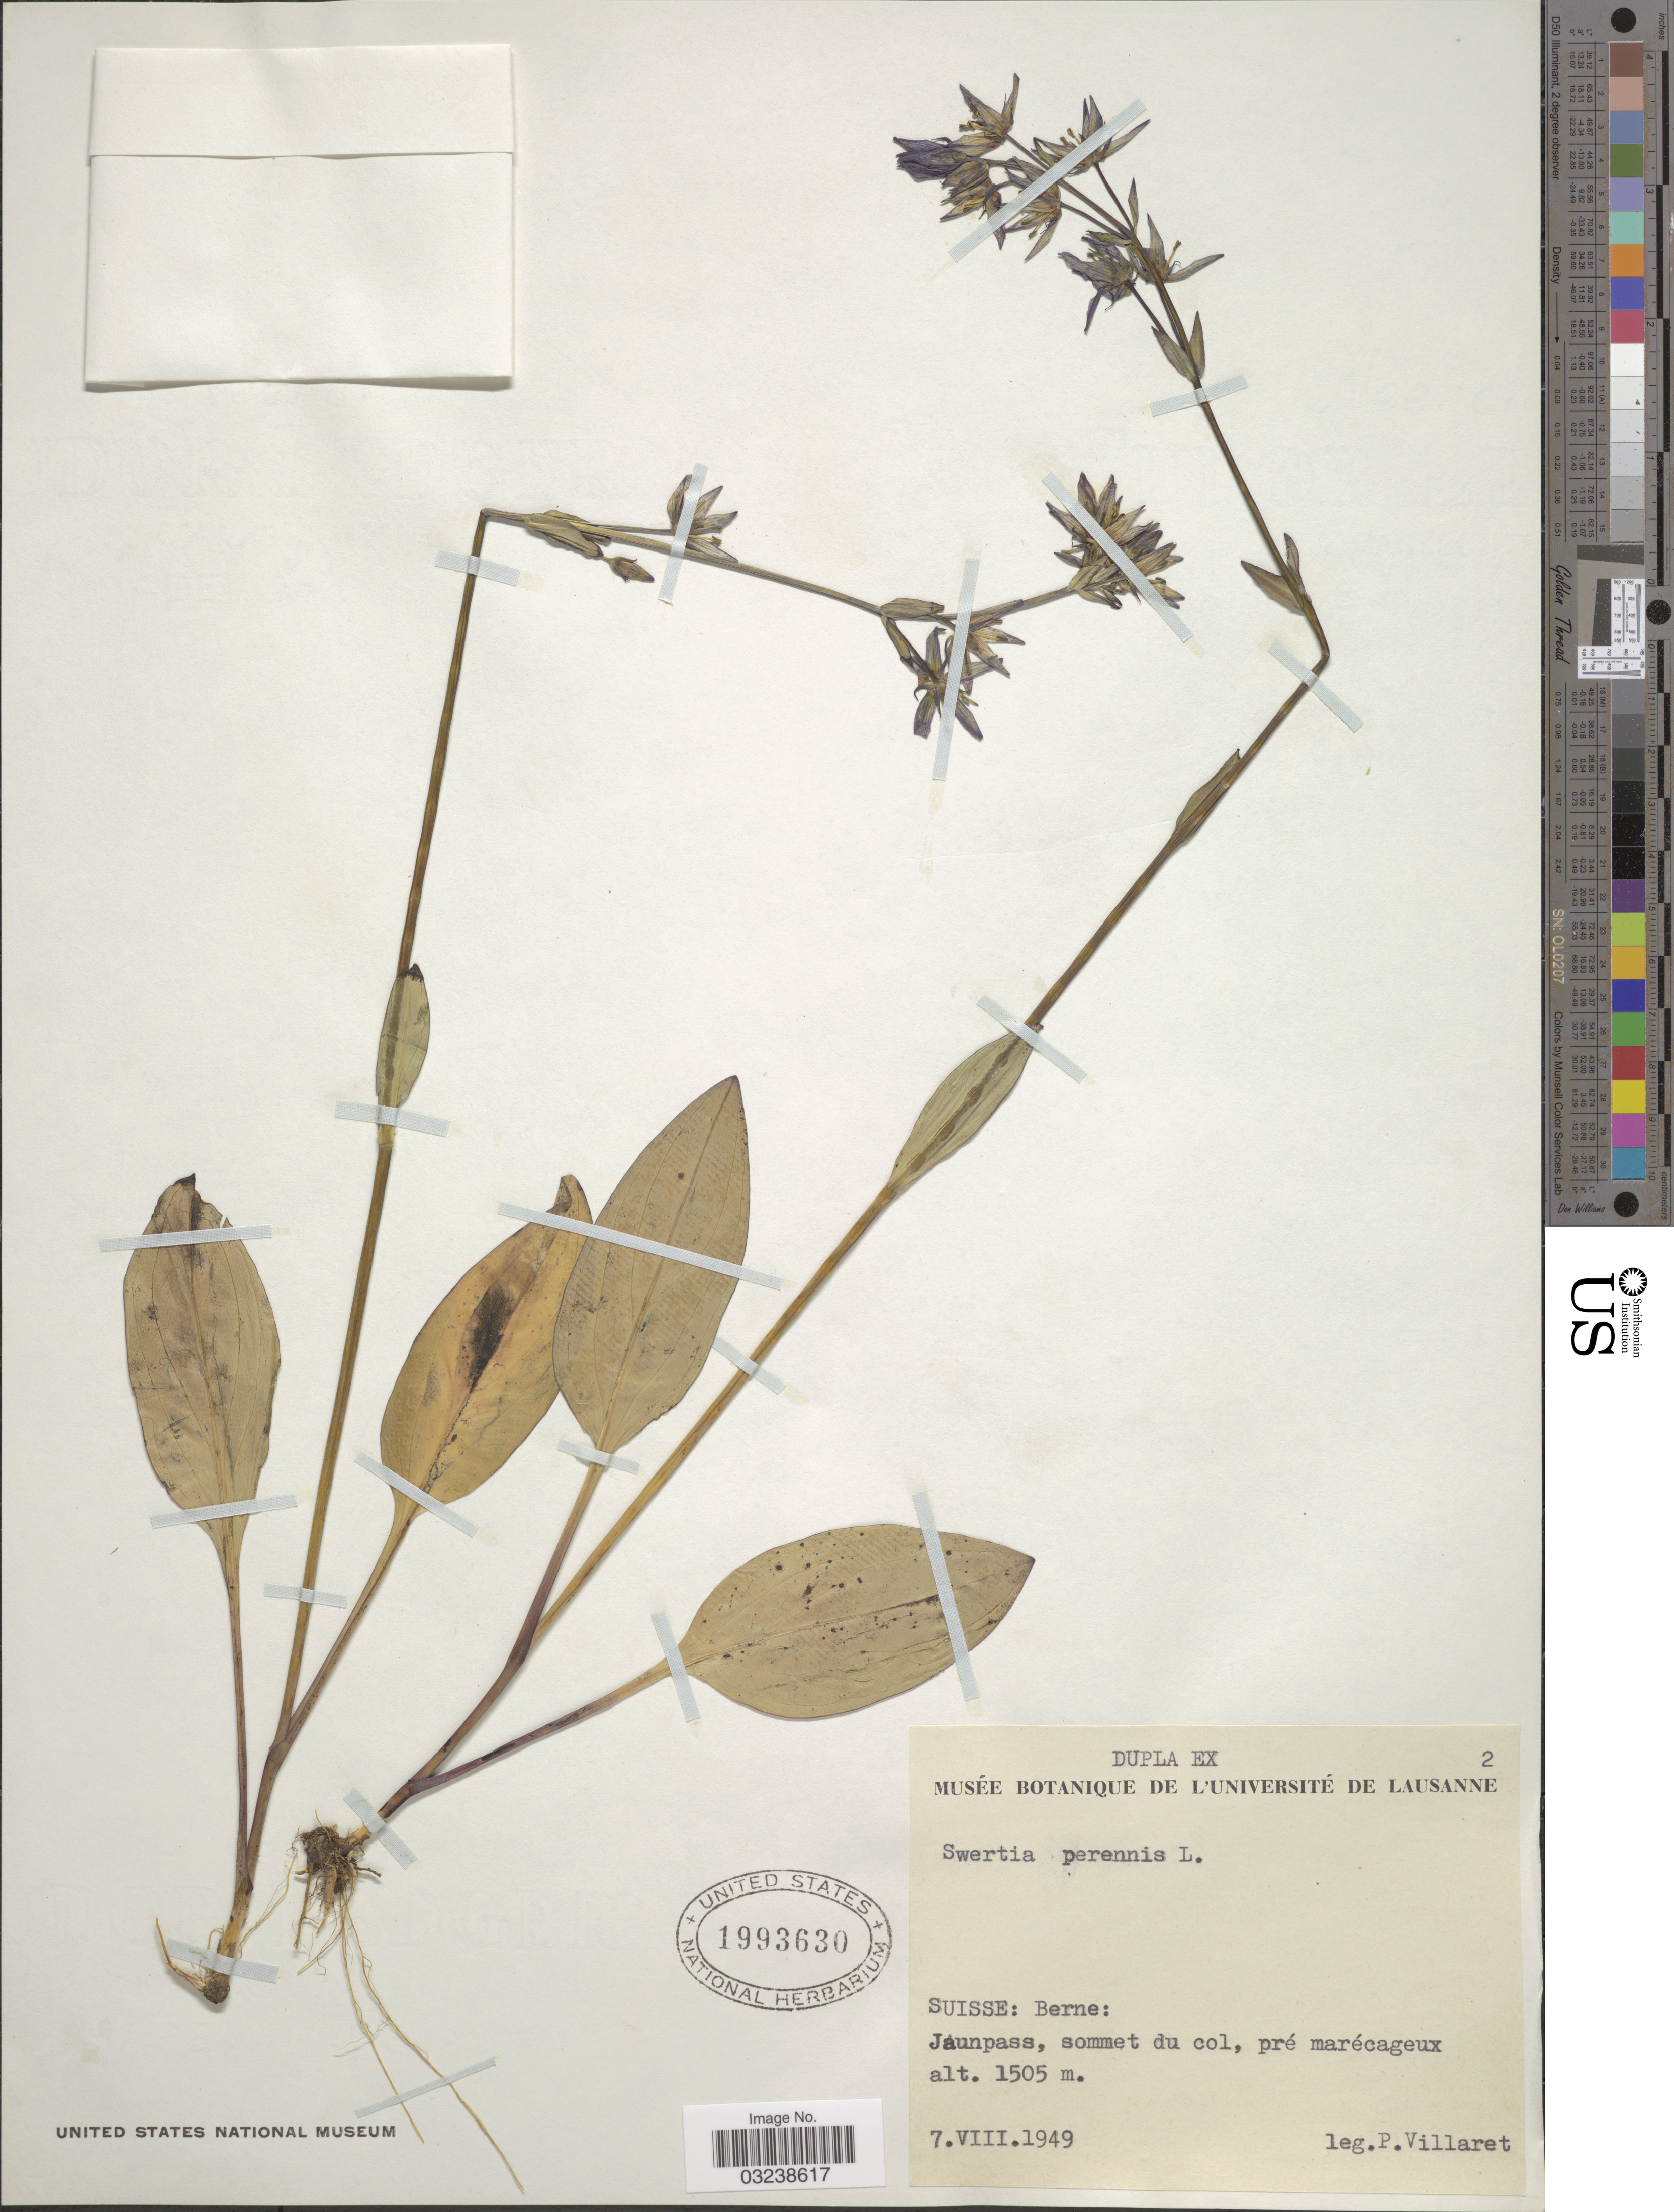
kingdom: Plantae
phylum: Tracheophyta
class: Magnoliopsida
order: Gentianales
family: Gentianaceae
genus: Swertia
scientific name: Swertia perennis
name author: L.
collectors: P. Villaret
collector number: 2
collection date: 1949-08-07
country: Switzerland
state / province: Bern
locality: Suisse: Berne: Jaunpass, sommet du col, pré marécageux.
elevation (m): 1505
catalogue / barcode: US 1993630